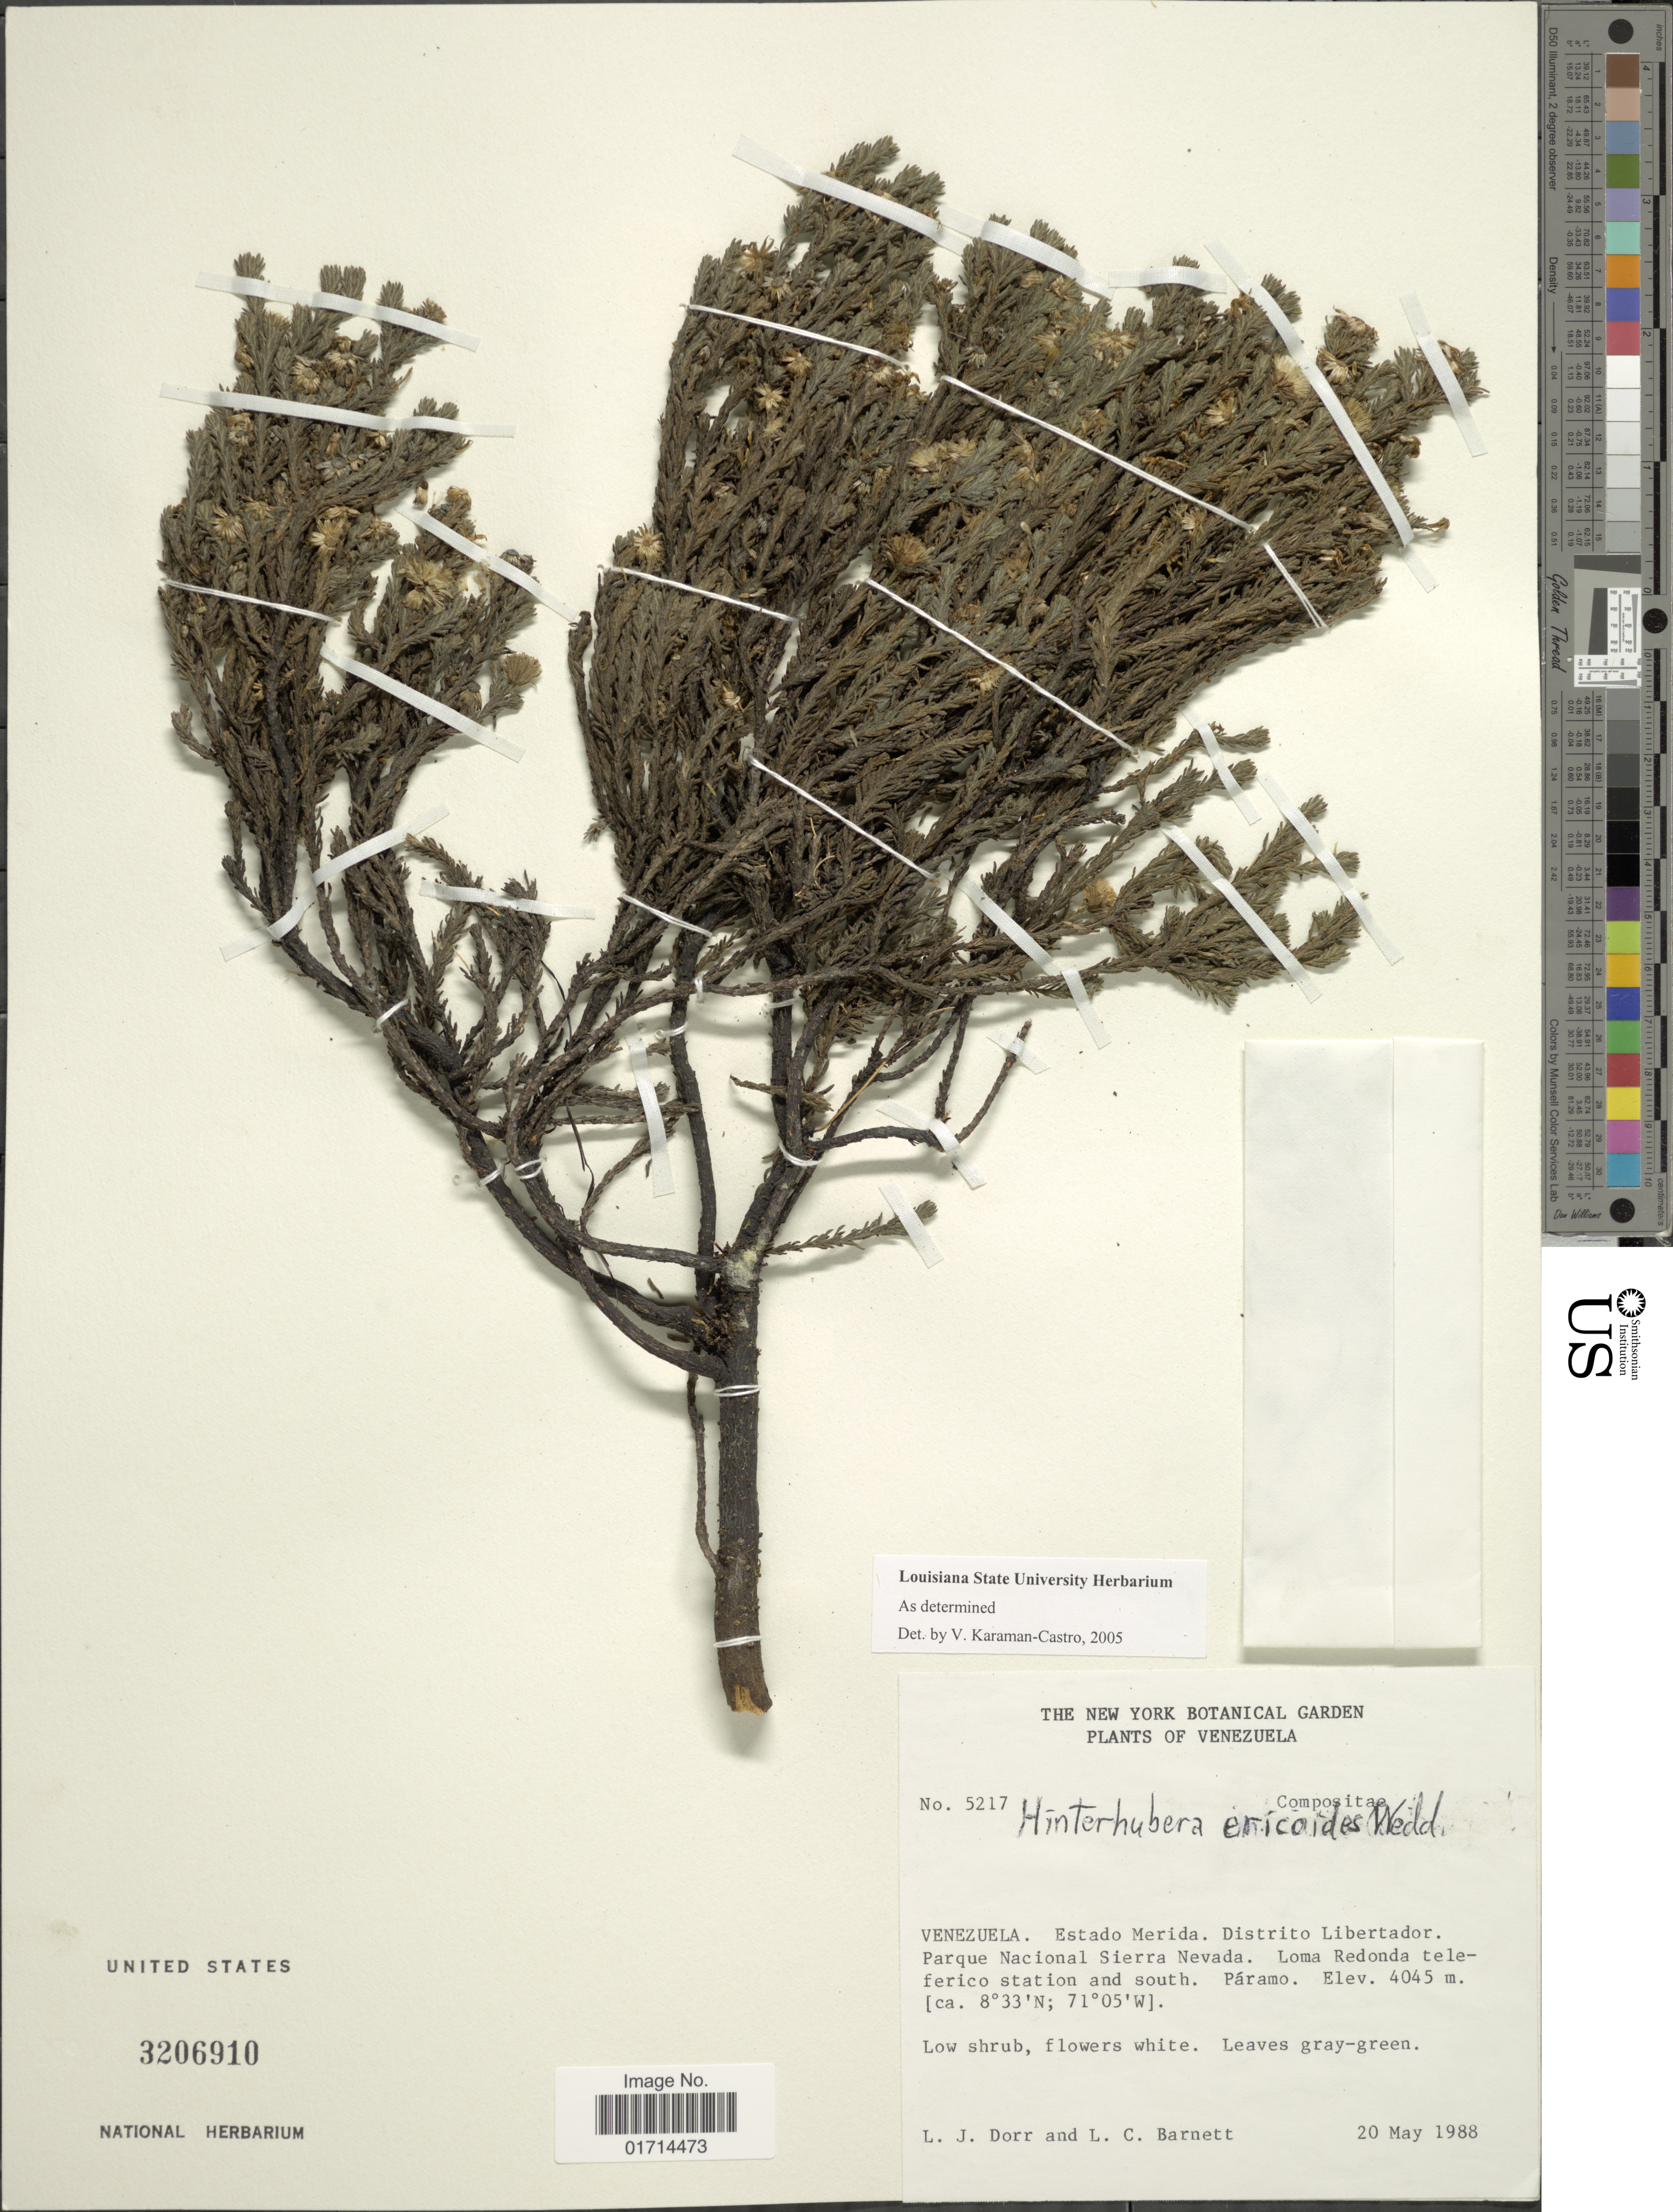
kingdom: Plantae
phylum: Tracheophyta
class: Magnoliopsida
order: Asterales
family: Asteraceae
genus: Hinterhubera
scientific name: Hinterhubera ericoides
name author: Wedd.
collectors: L. J. Dorr & L. C. Barnett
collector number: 5217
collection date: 1988-05-20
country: Venezuela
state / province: Mérida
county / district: Libertador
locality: Parque Nacional Sierra Nevada, Loma Redonda teleferico station and S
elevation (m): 4045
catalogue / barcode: US 3206910